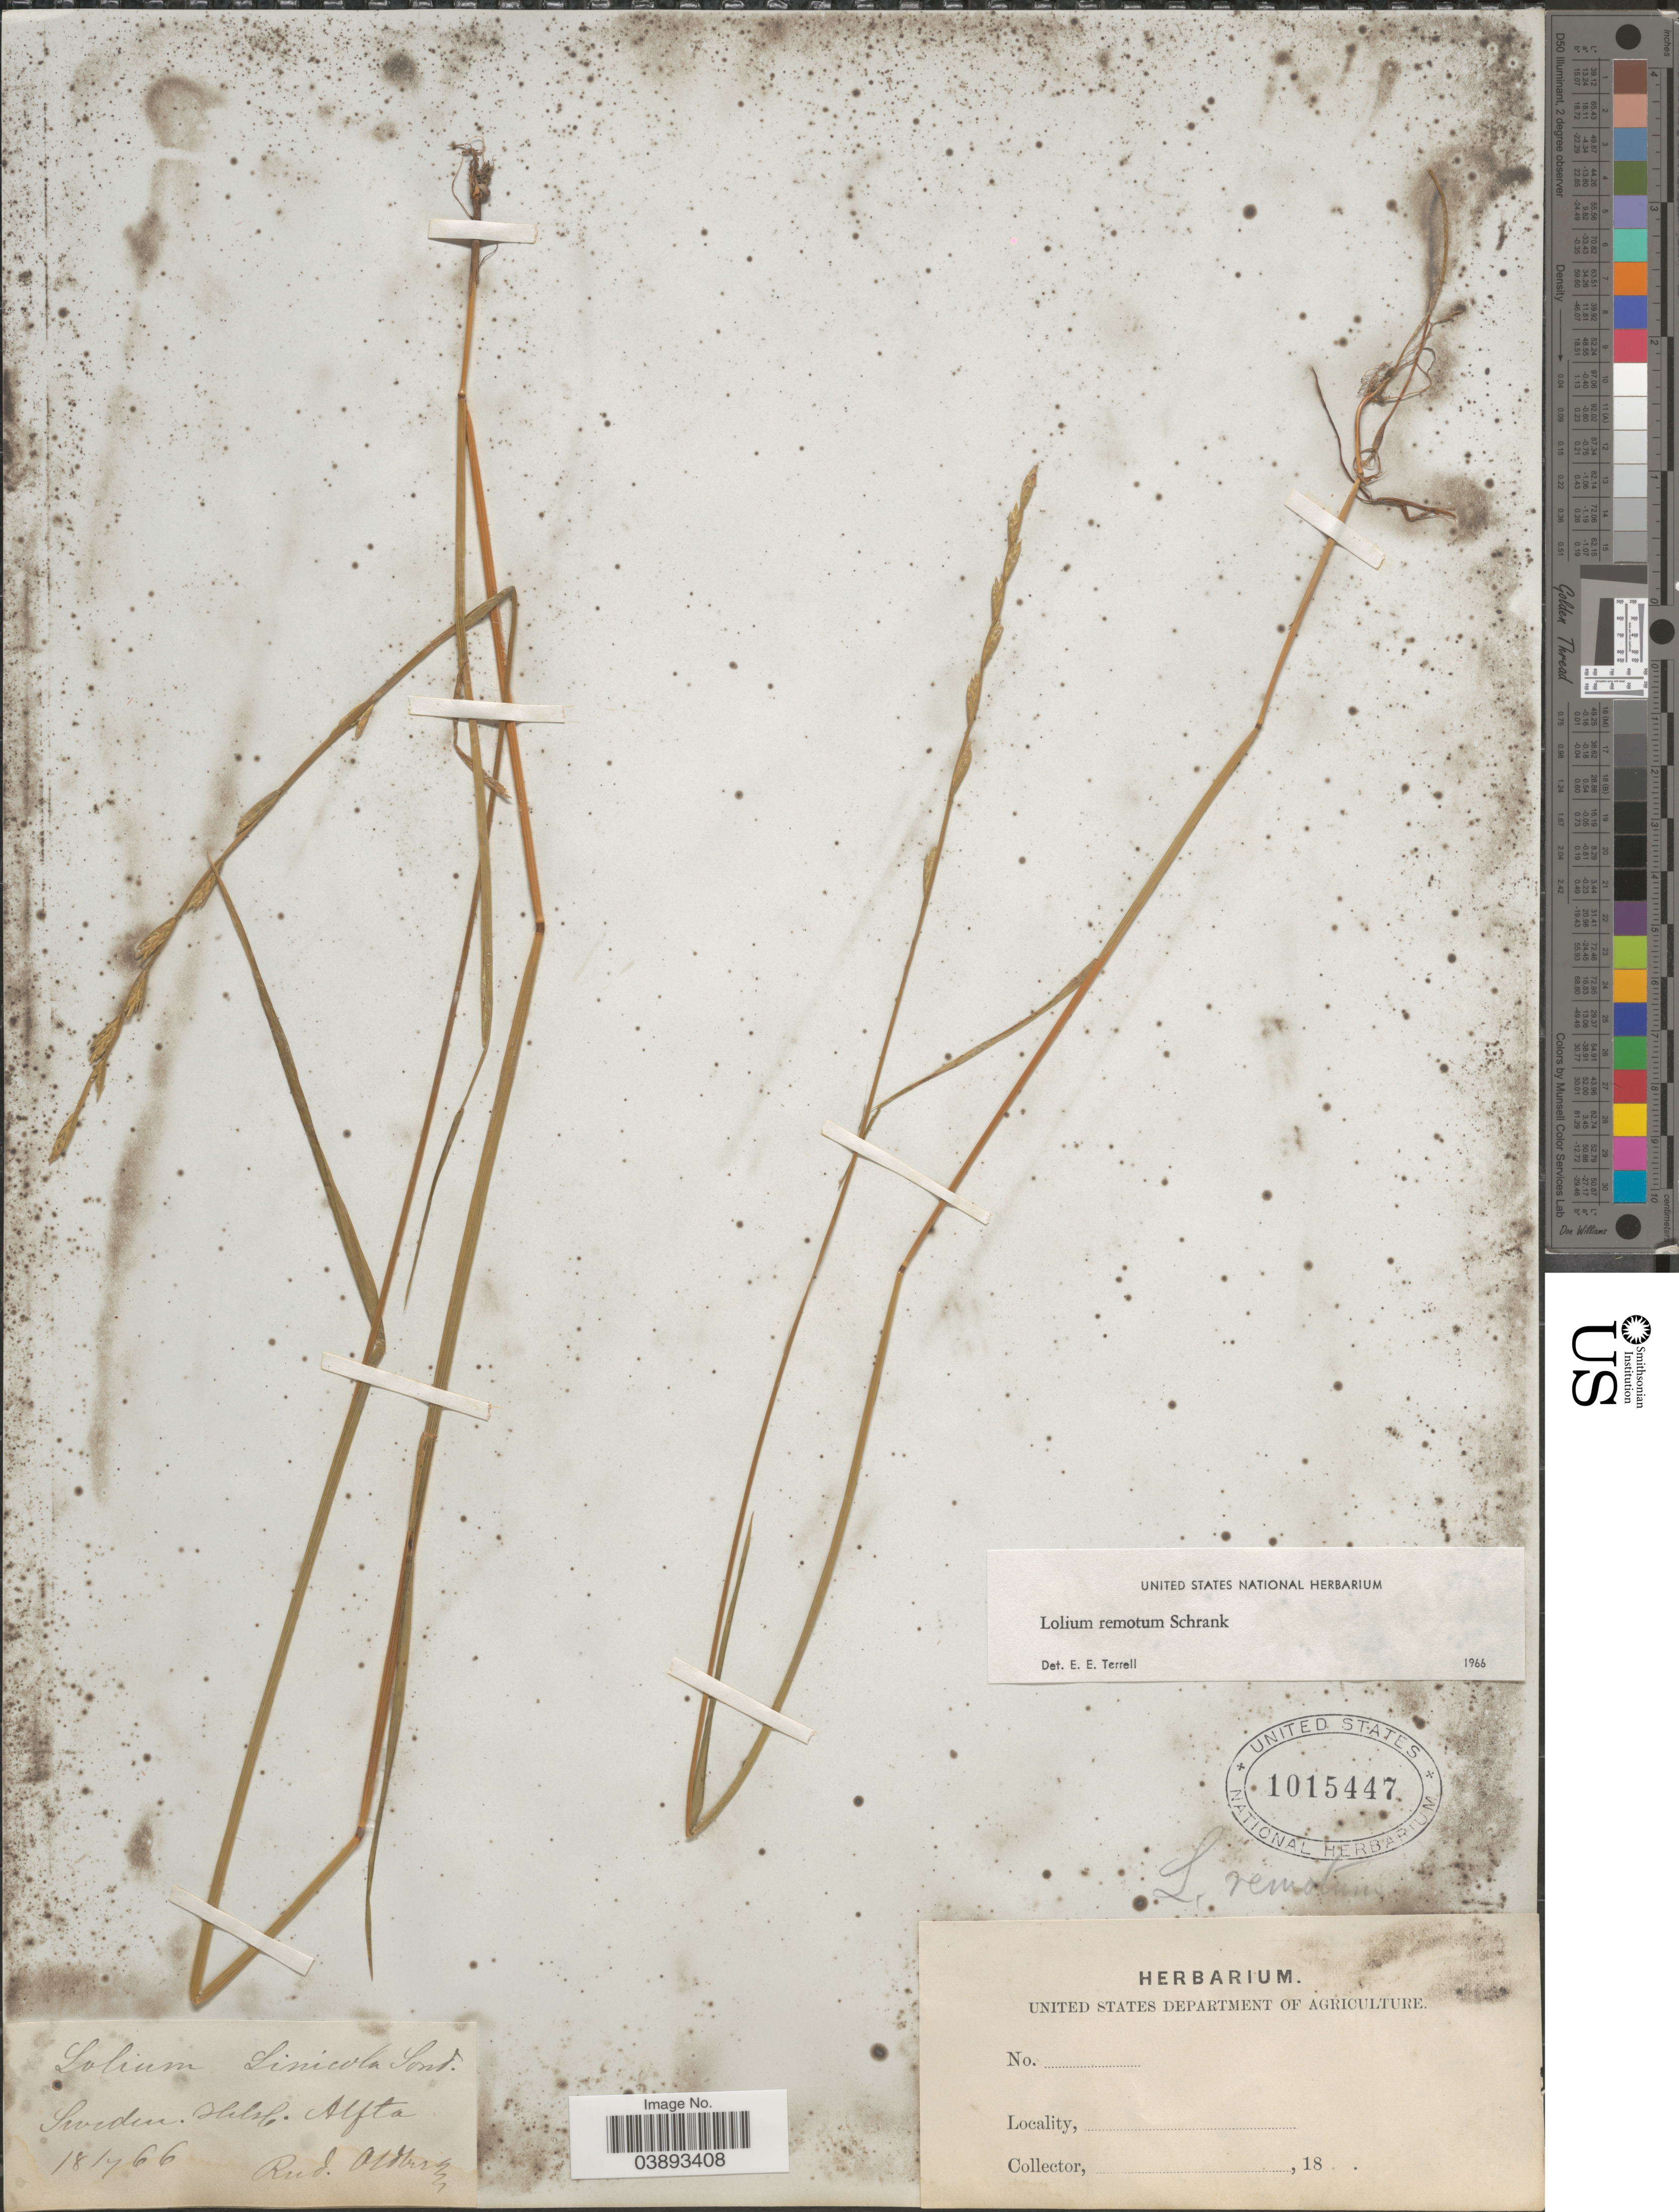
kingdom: Plantae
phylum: Tracheophyta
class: Liliopsida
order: Poales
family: Poaceae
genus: Lolium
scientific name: Lolium remotum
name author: Schrank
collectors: R. Oldberg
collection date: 1866-07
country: Sweden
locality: Helsl. Alfta.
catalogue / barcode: US 1015447